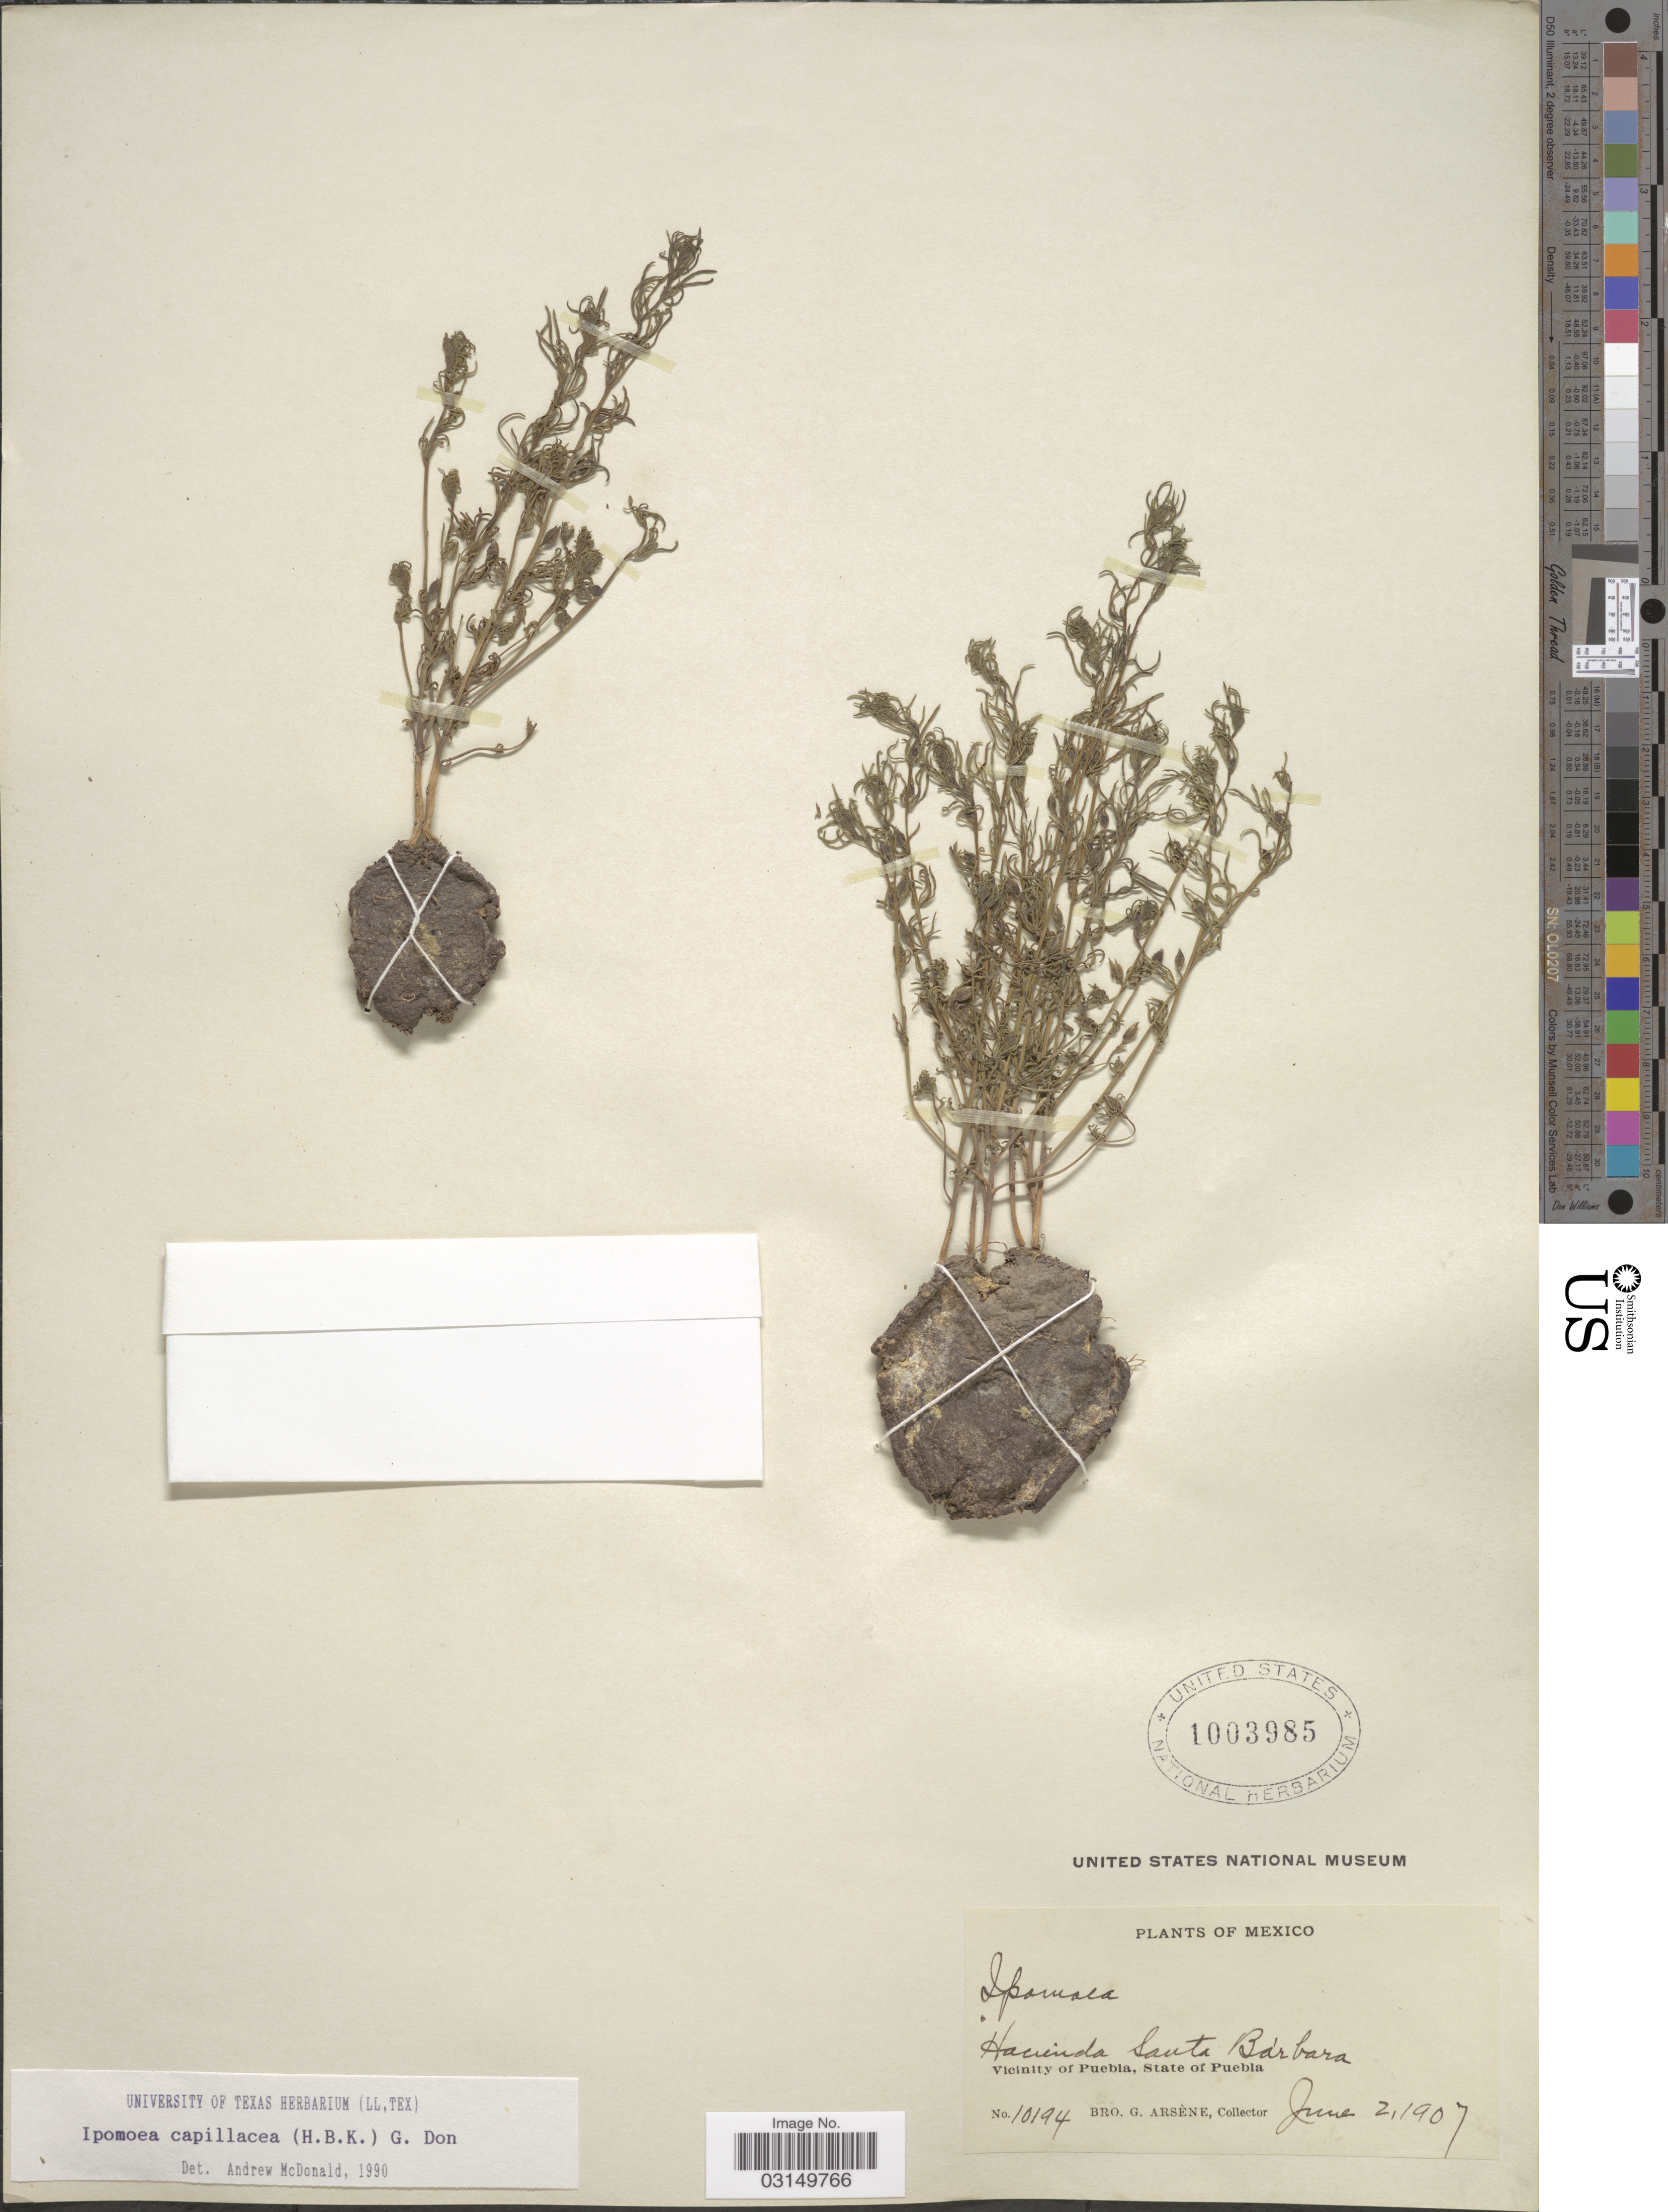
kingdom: Plantae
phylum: Tracheophyta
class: Magnoliopsida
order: Solanales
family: Convolvulaceae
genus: Ipomoea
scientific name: Ipomoea capillacea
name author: (Kunth) G. Don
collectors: Bro. G. Arsène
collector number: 10194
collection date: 1907-06-02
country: Mexico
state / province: Puebla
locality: Hacienda Santa Bárbara, Vicinity of Puebla, State of Puebla.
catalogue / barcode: US 1003985